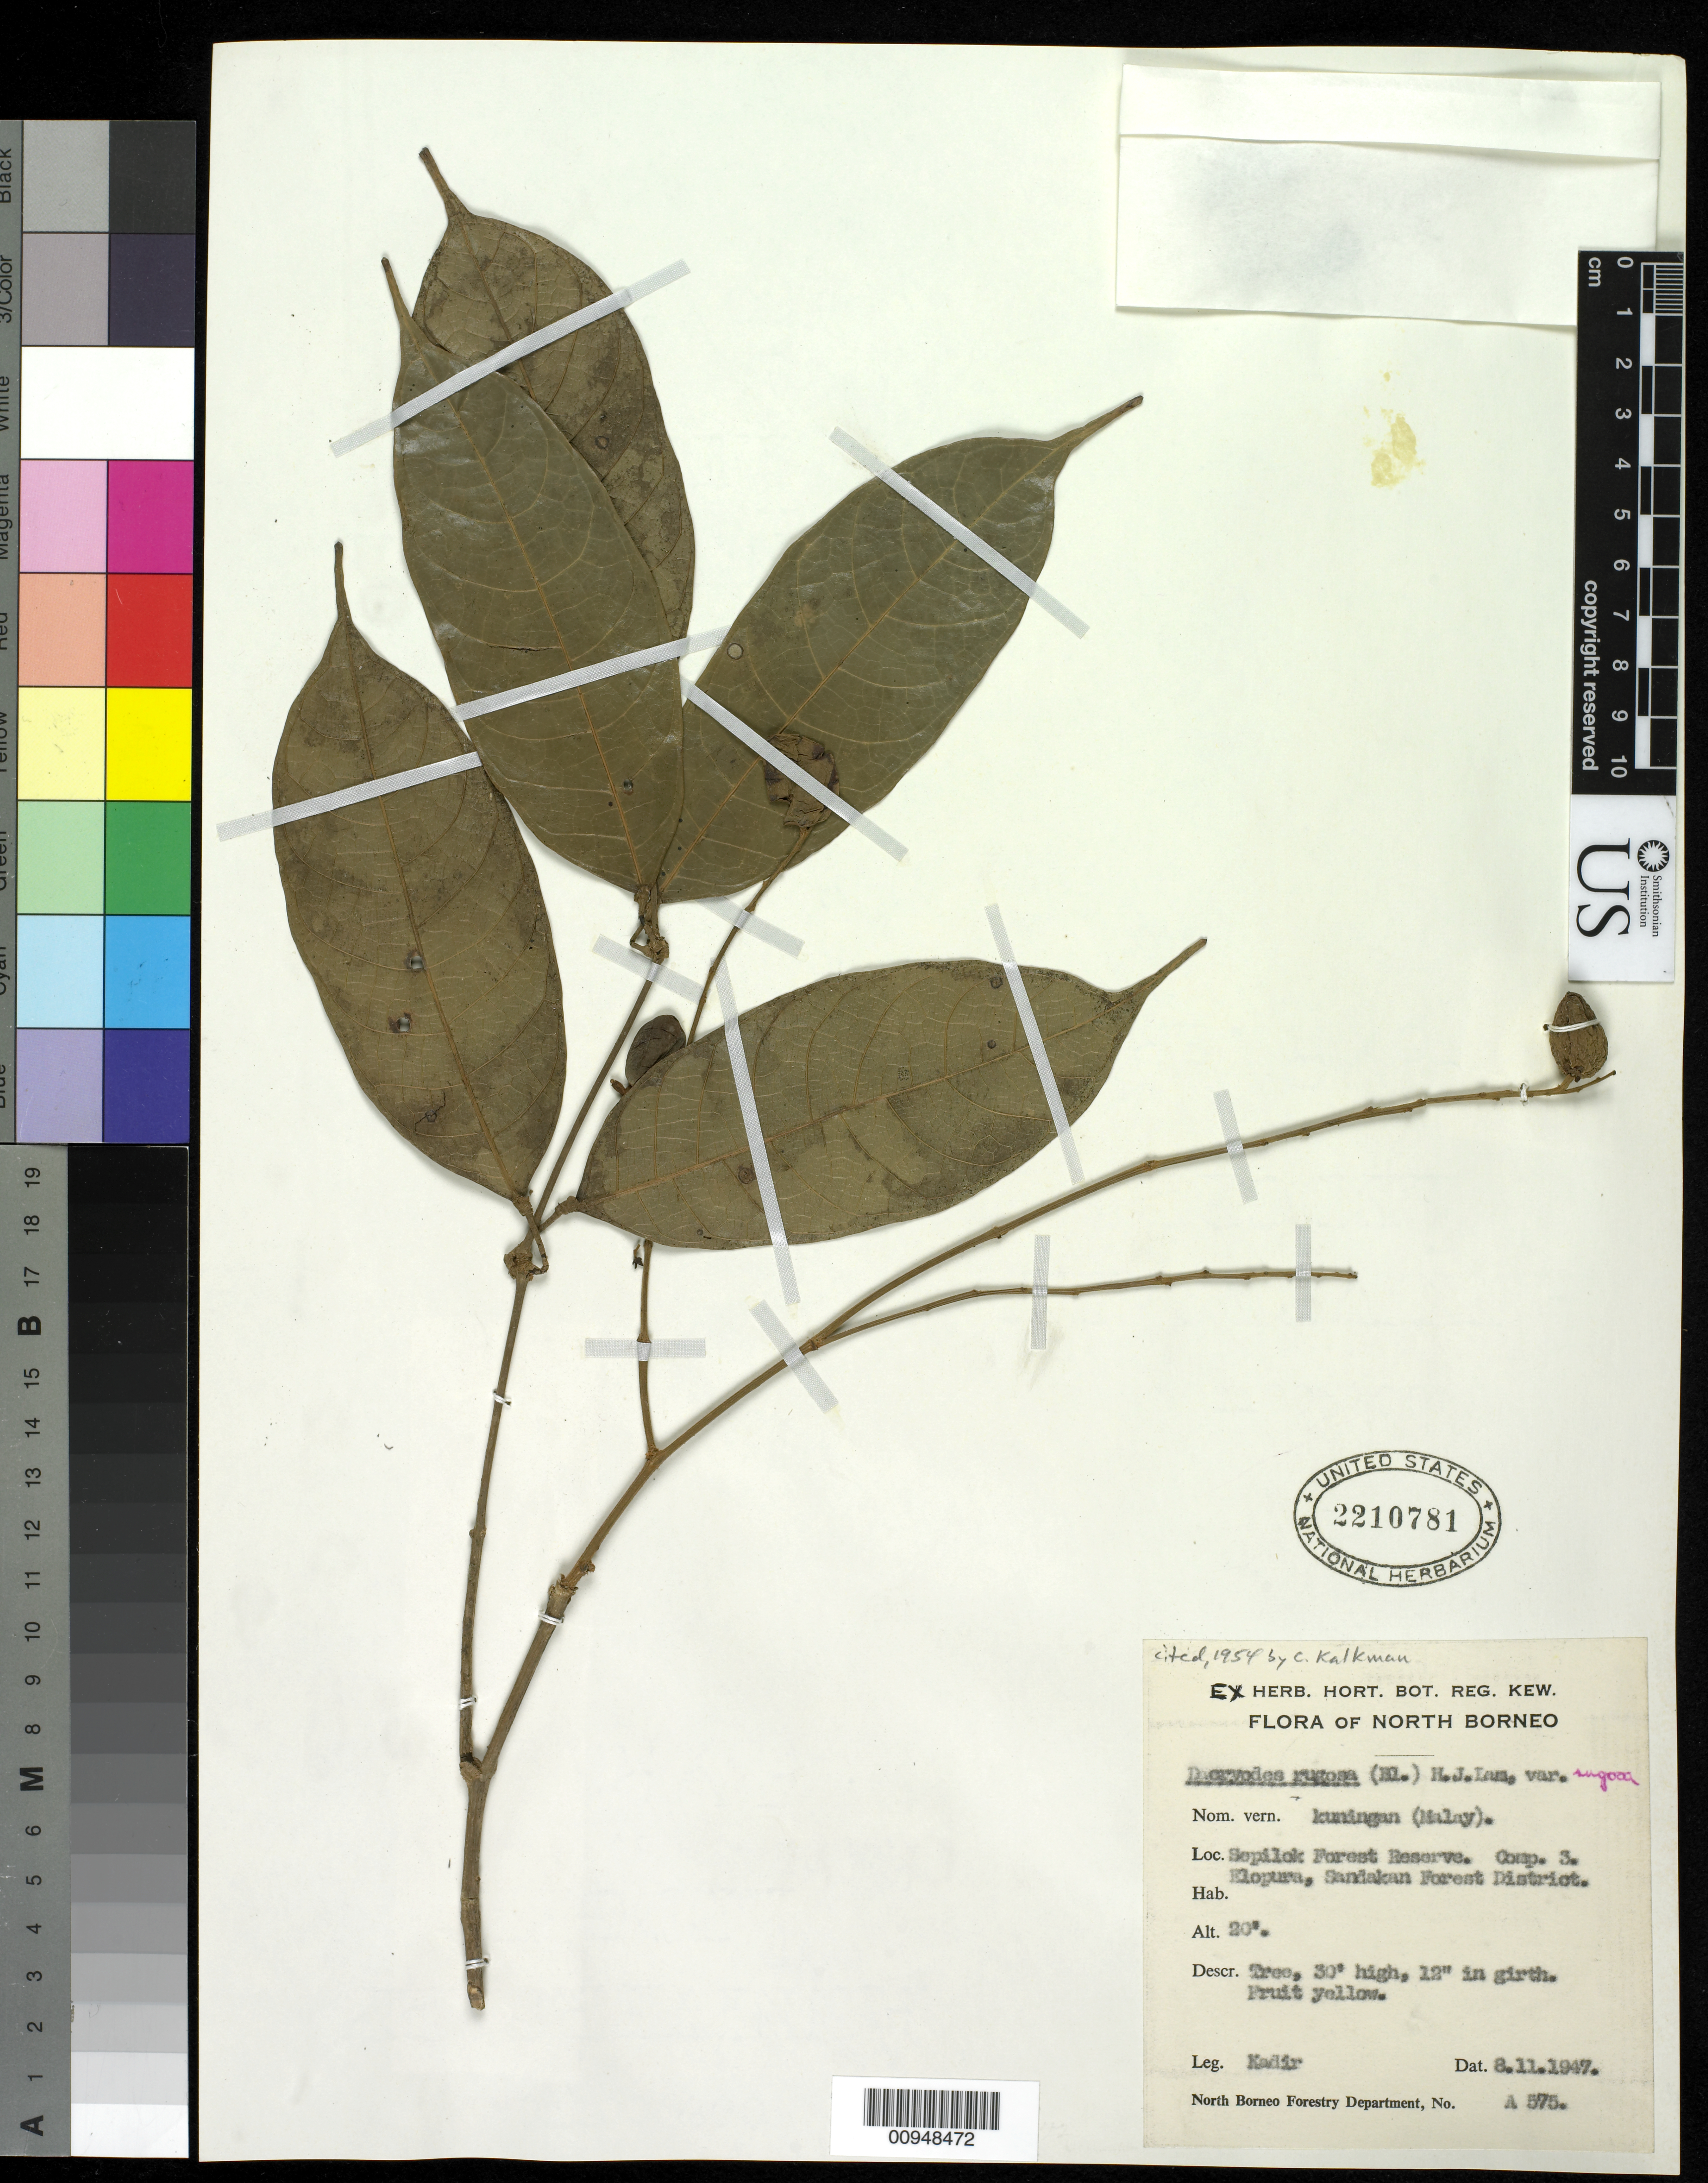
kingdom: Plantae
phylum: Tracheophyta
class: Magnoliopsida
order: Sapindales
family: Burseraceae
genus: Dacryodes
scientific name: Dacryodes rugosa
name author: (Blume) H.J. Lam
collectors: Kadir Bin Abdul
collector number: A 575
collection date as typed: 11 Aug 1947 or 08 Nov 1947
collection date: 1947-08-11 or 1947-11-08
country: Malaysia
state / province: Sabah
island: Borneo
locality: Sepilok Forest Reserve. Comp. 3. Elopura, Sandakan Forest District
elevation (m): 6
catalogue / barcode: US 2210781